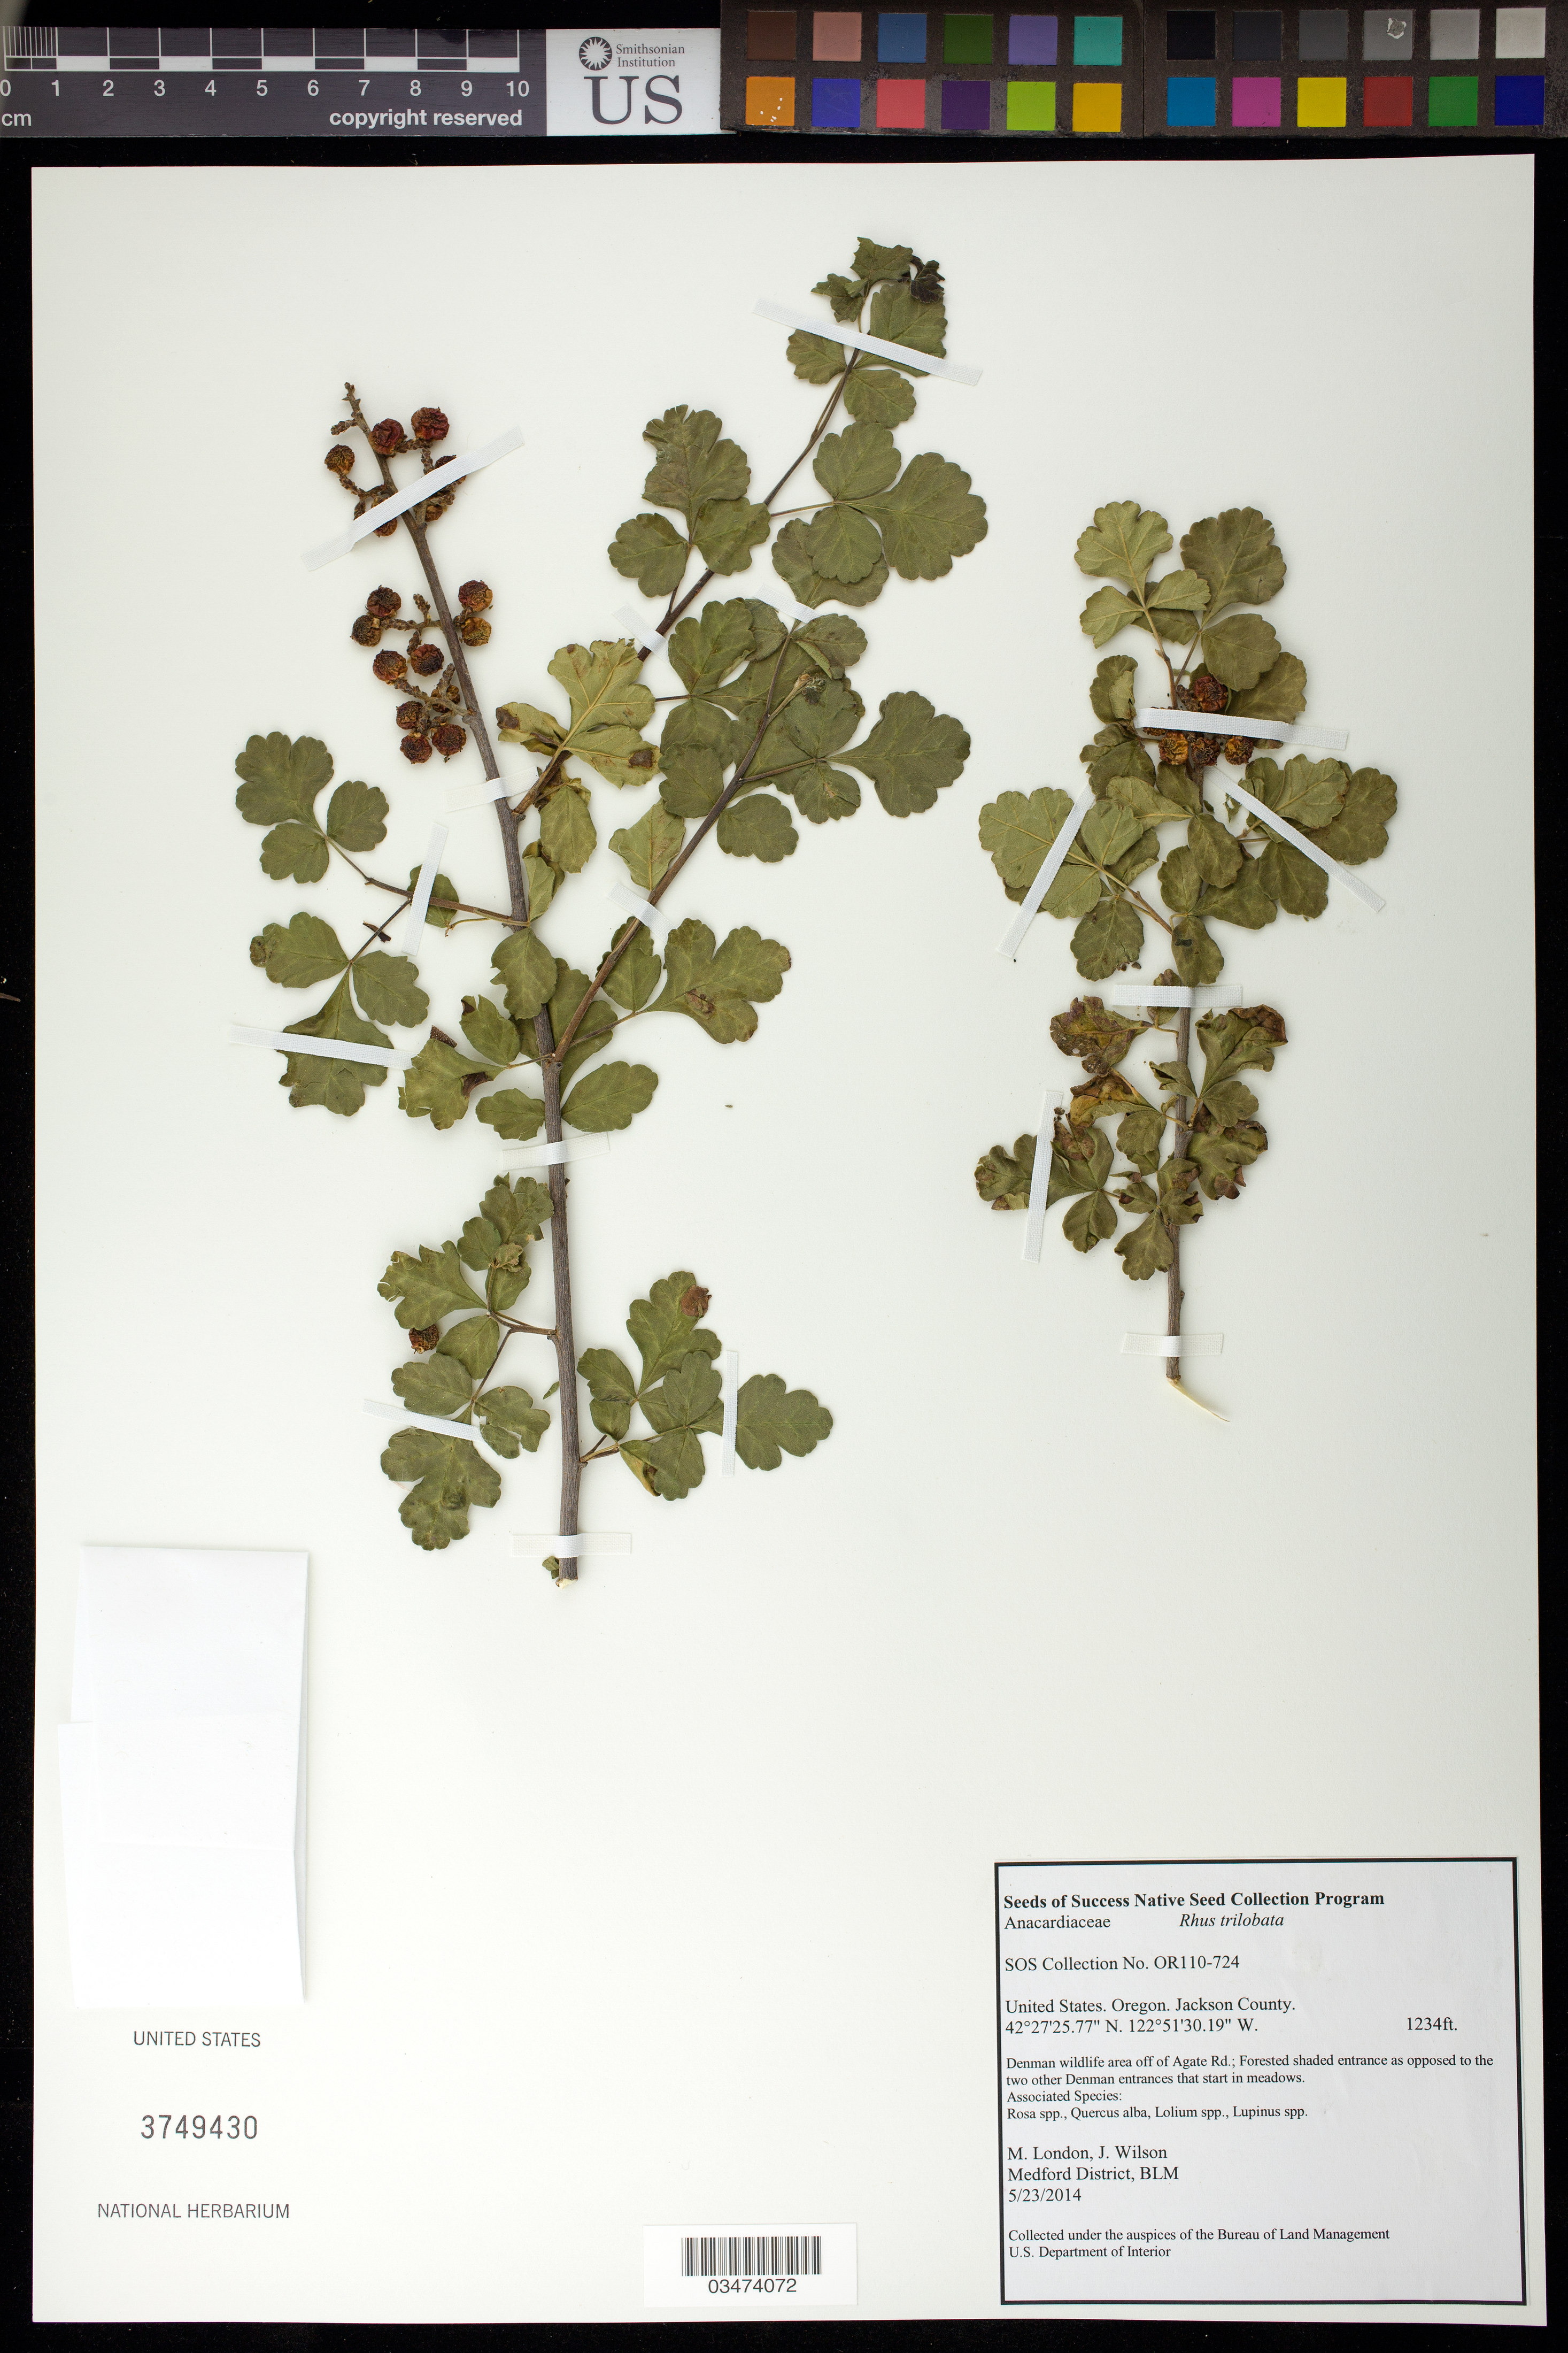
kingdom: Plantae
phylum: Tracheophyta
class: Magnoliopsida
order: Sapindales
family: Anacardiaceae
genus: Rhus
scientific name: Rhus trilobata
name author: Nutt.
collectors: M. London & J. Wilson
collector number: OR110-724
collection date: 2014-05-23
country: United States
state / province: Oregon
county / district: Jackson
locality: Denman wildlife area off Agate Rd.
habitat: Associated species: Rosa sp., Quercus alba, Lolium sp, Lupinus sp.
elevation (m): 376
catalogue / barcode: US 3749430